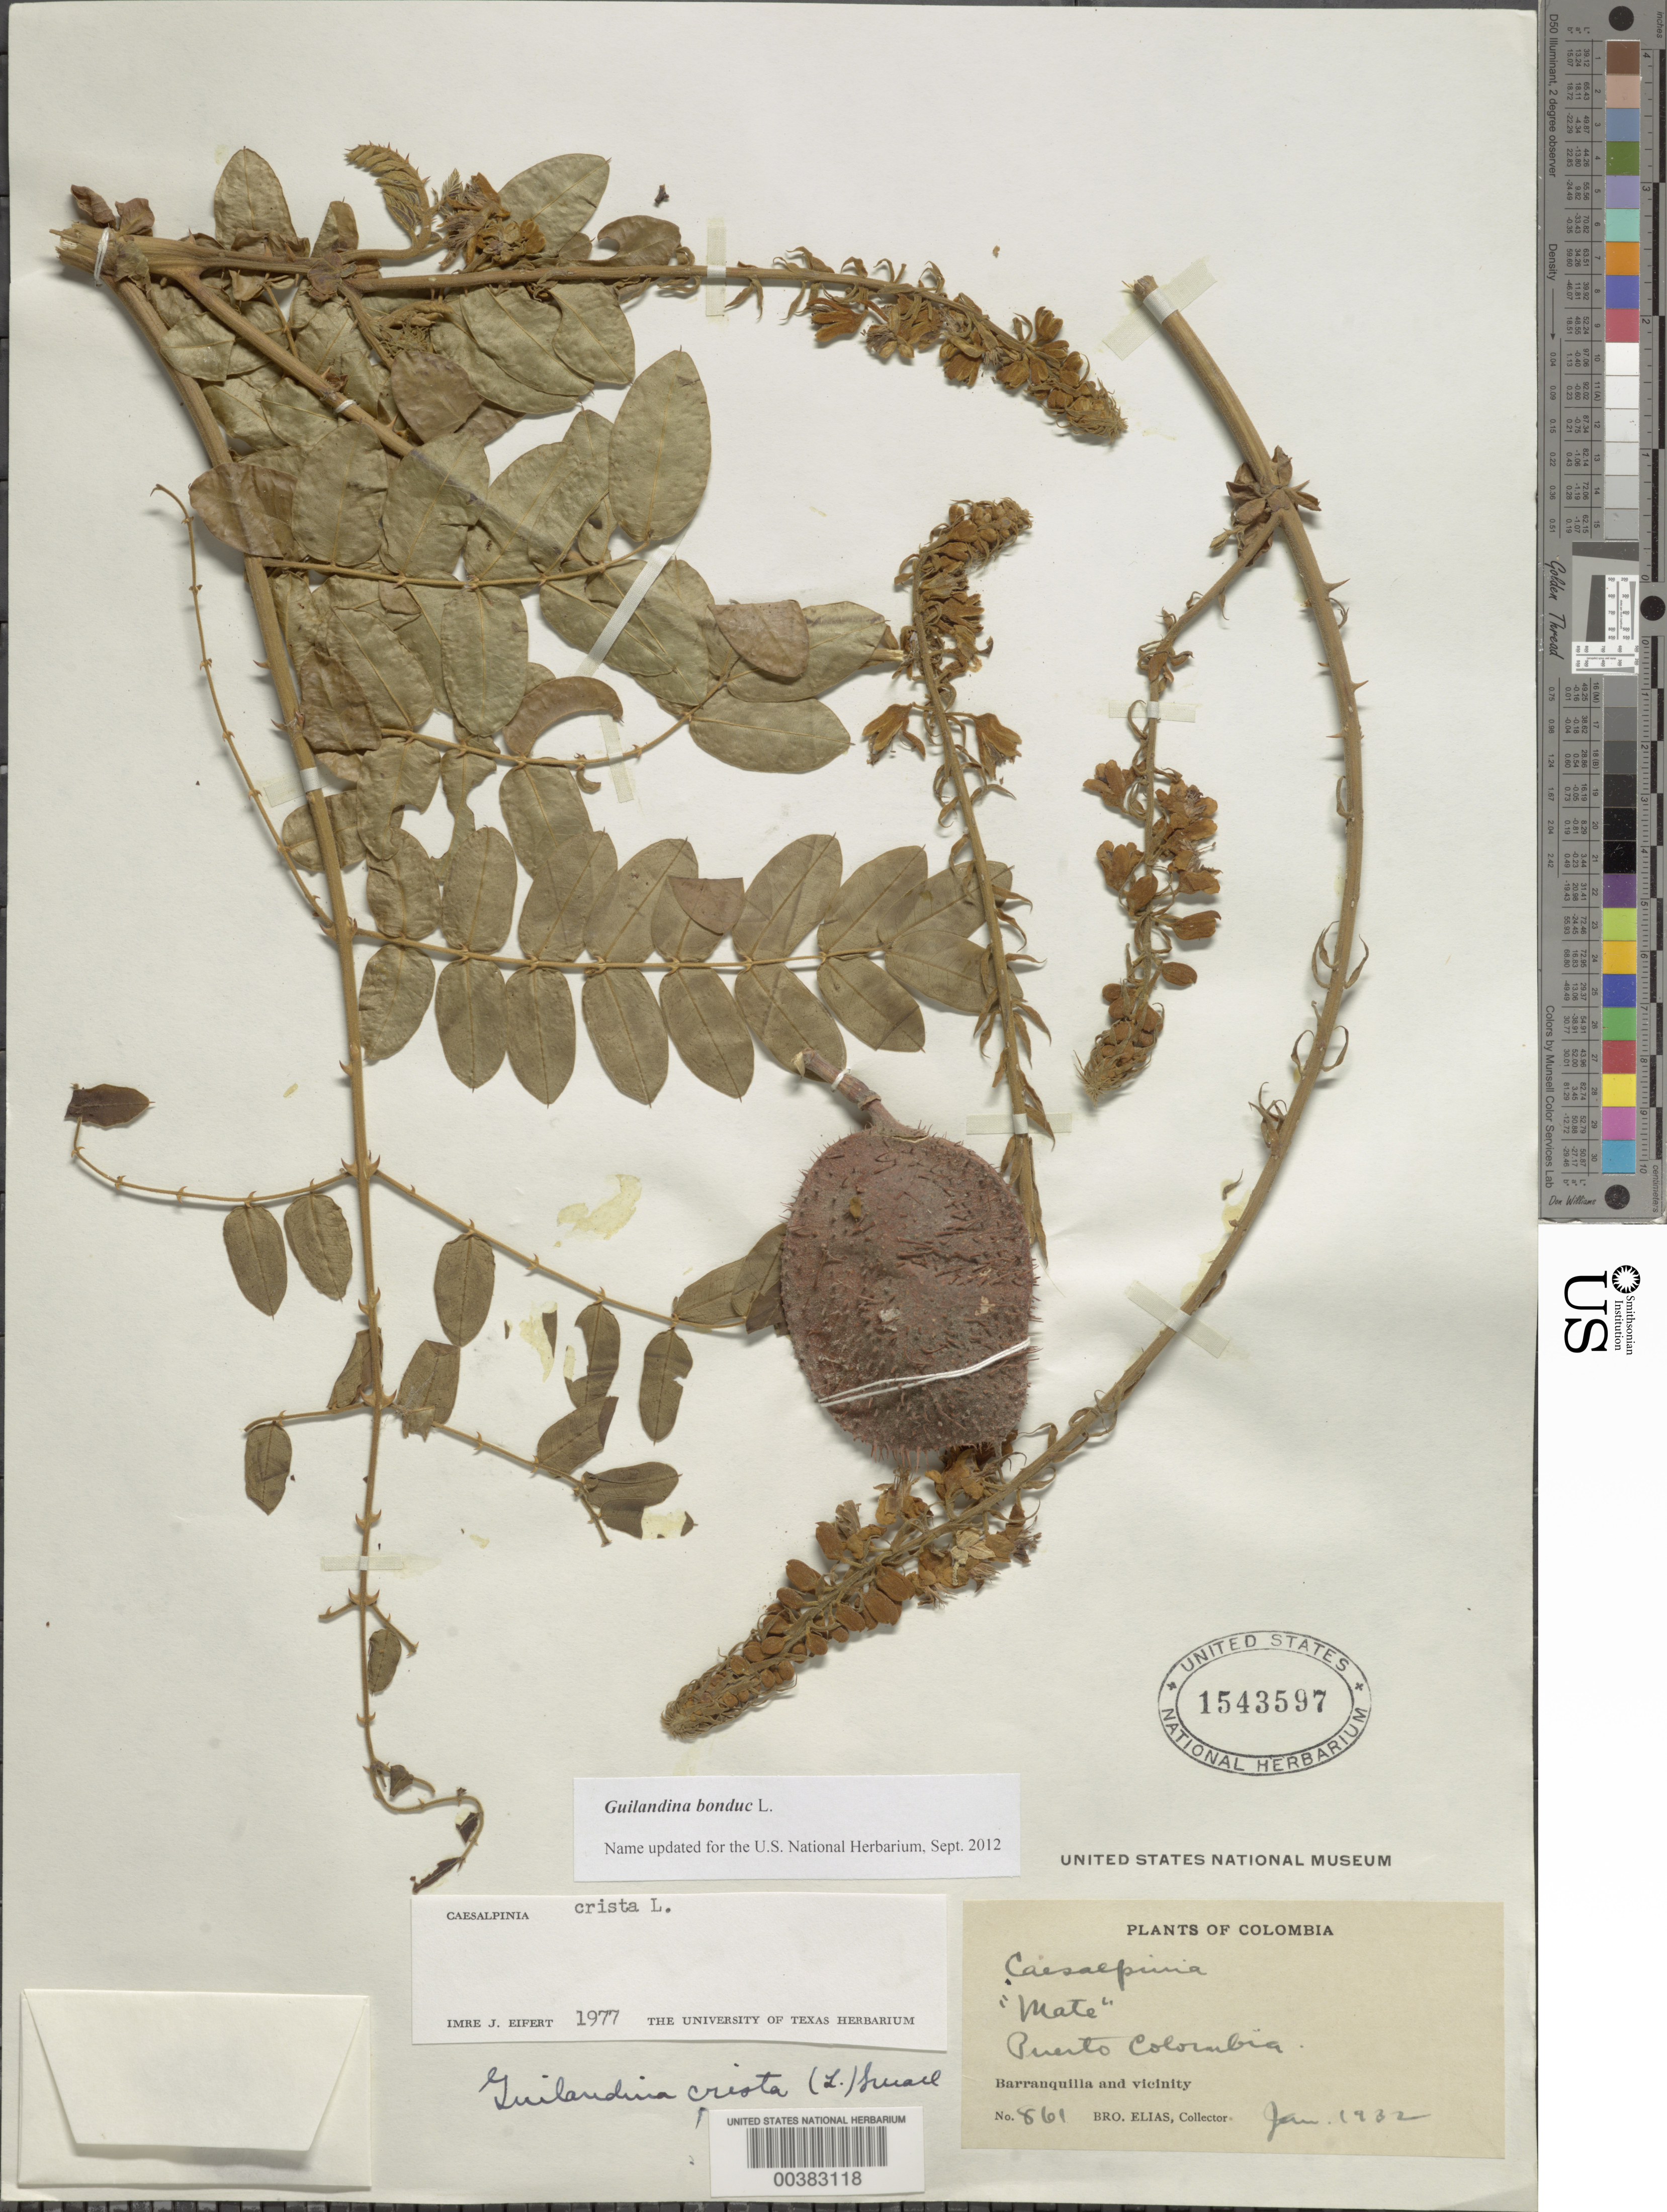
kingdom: Plantae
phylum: Tracheophyta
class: Magnoliopsida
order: Fabales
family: Fabaceae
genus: Guilandina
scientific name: Guilandina bonduc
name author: L.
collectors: Bro. Elias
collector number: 861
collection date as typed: Jan 1932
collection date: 1932-01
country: Colombia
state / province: Atlántico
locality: Puerto Colombia; Barranquilla and vicinity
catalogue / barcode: US 1543597